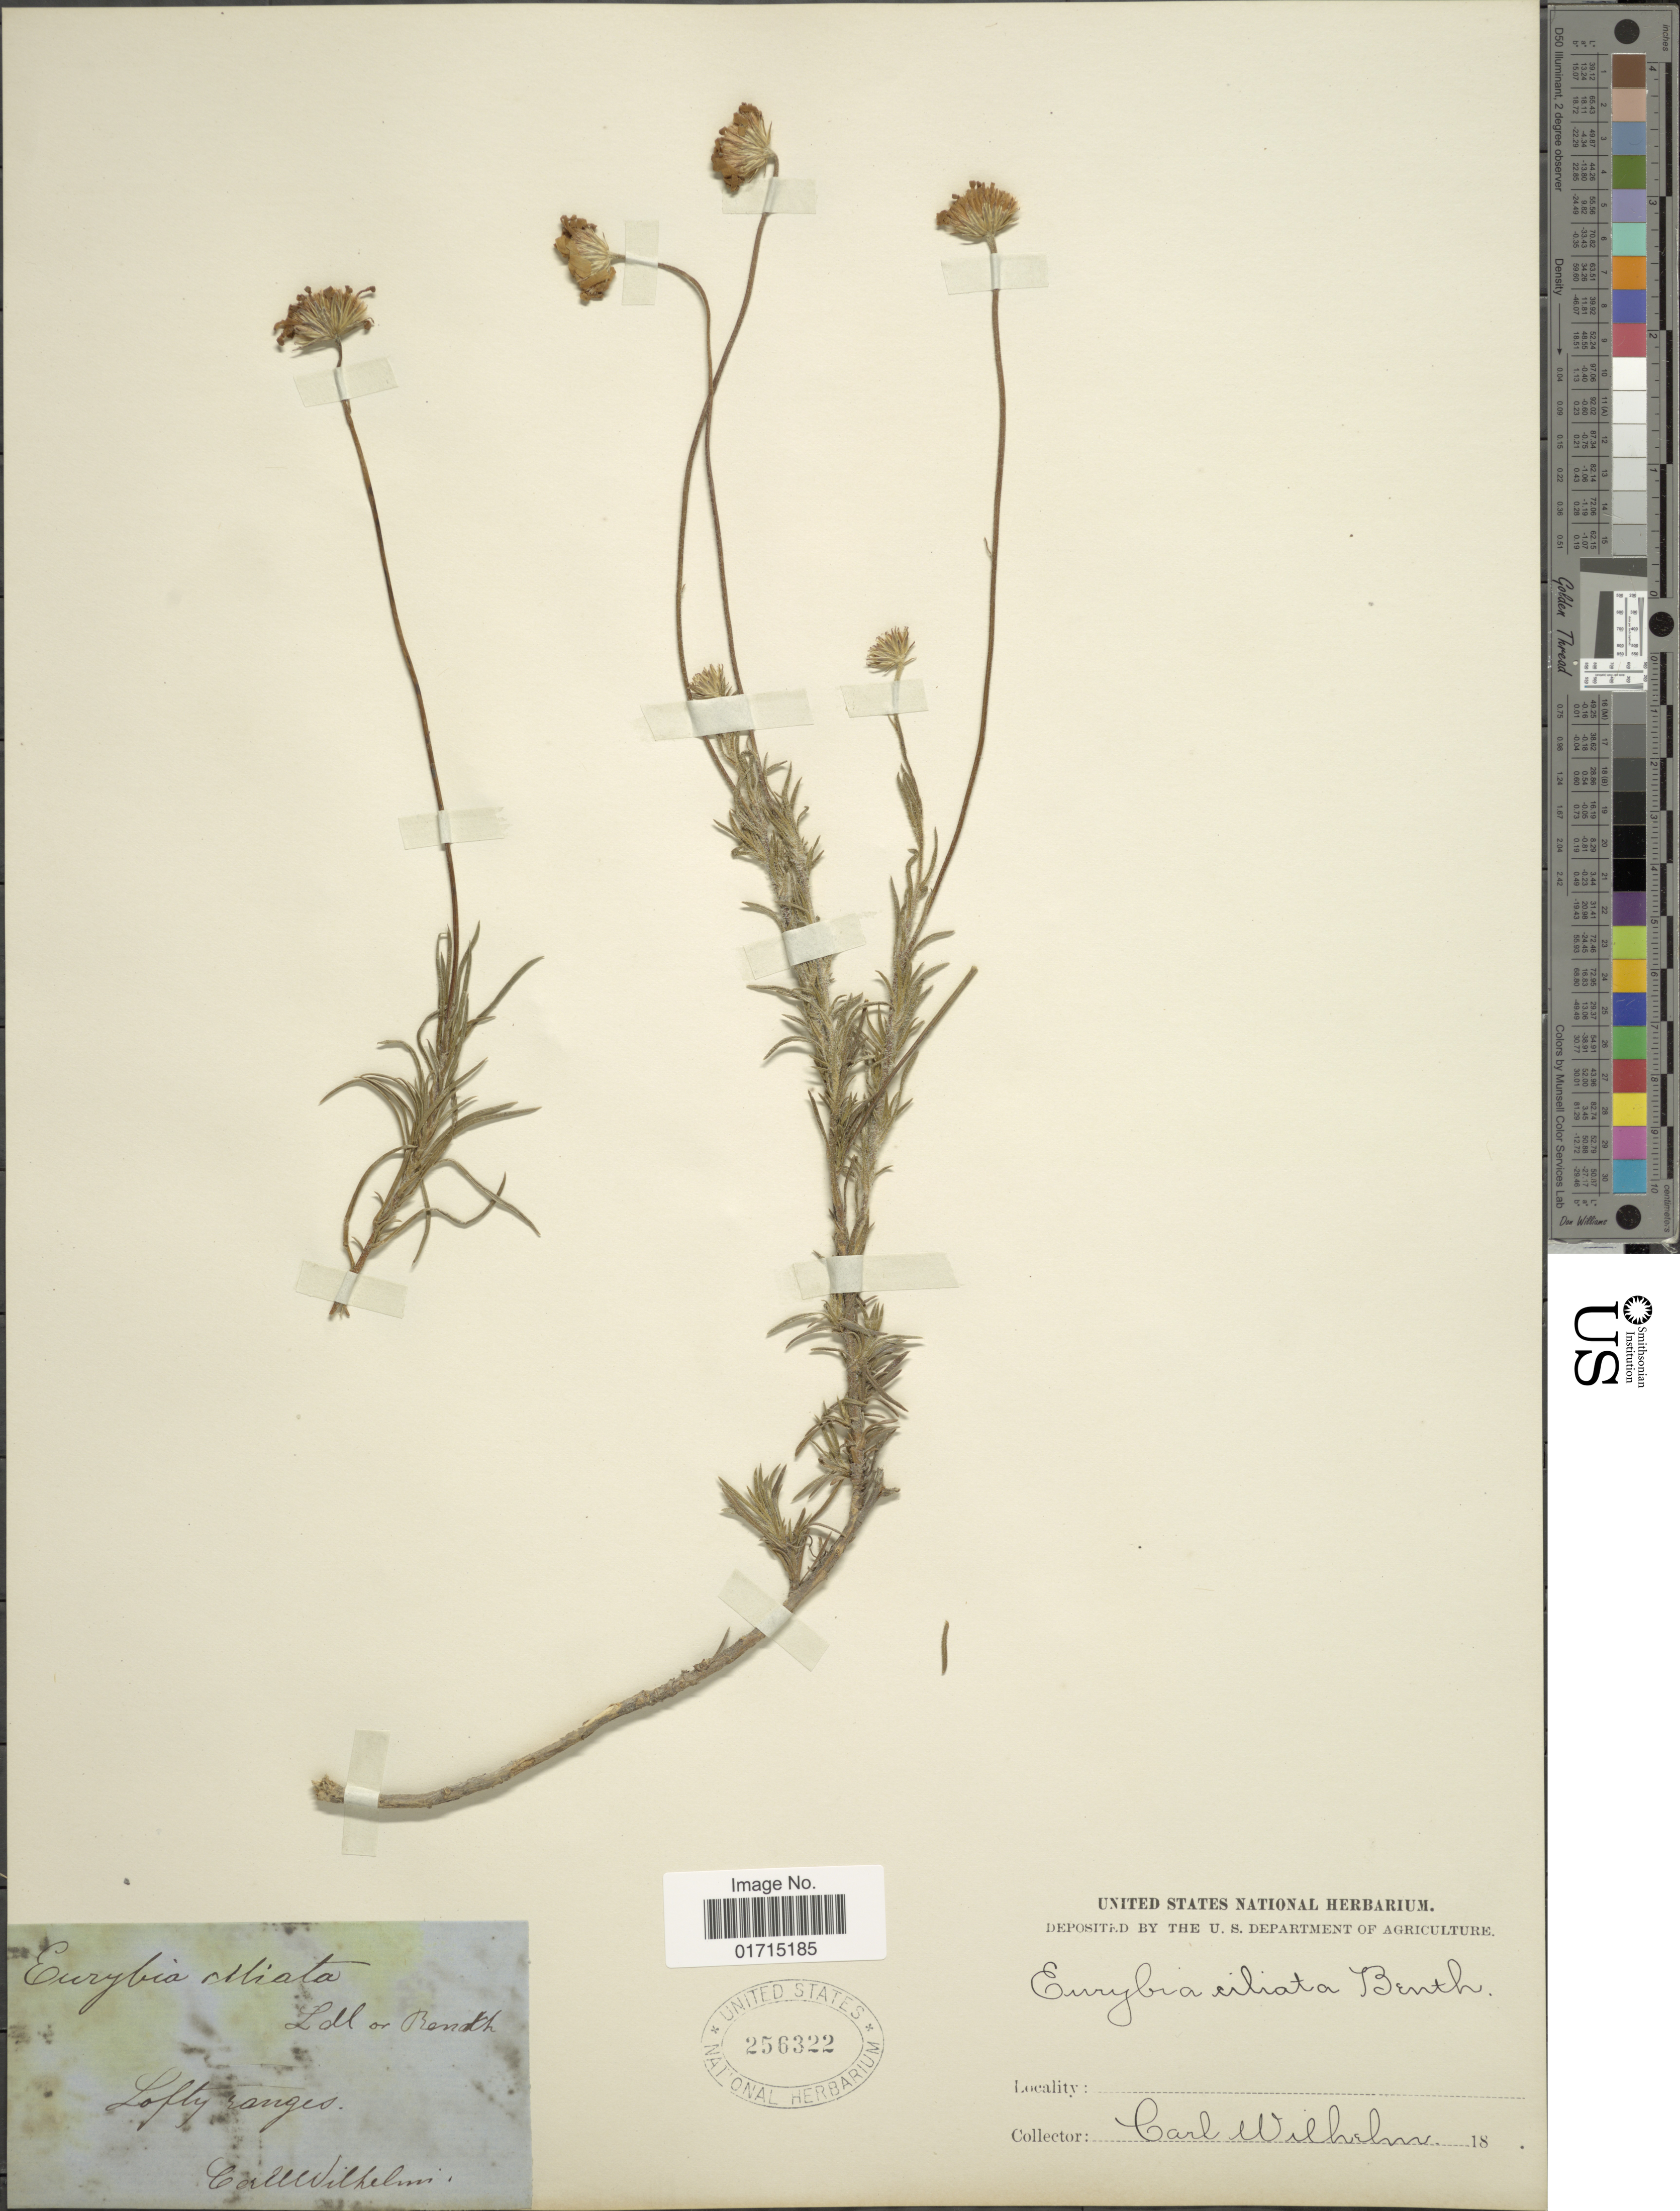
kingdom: Plantae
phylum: Tracheophyta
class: Magnoliopsida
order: Asterales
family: Asteraceae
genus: Olearia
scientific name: Olearia ciliata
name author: (Benth.) F. Muell. ex Benth.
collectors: C. Wilhelm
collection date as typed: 18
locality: Lofty ranges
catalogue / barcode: US 256322